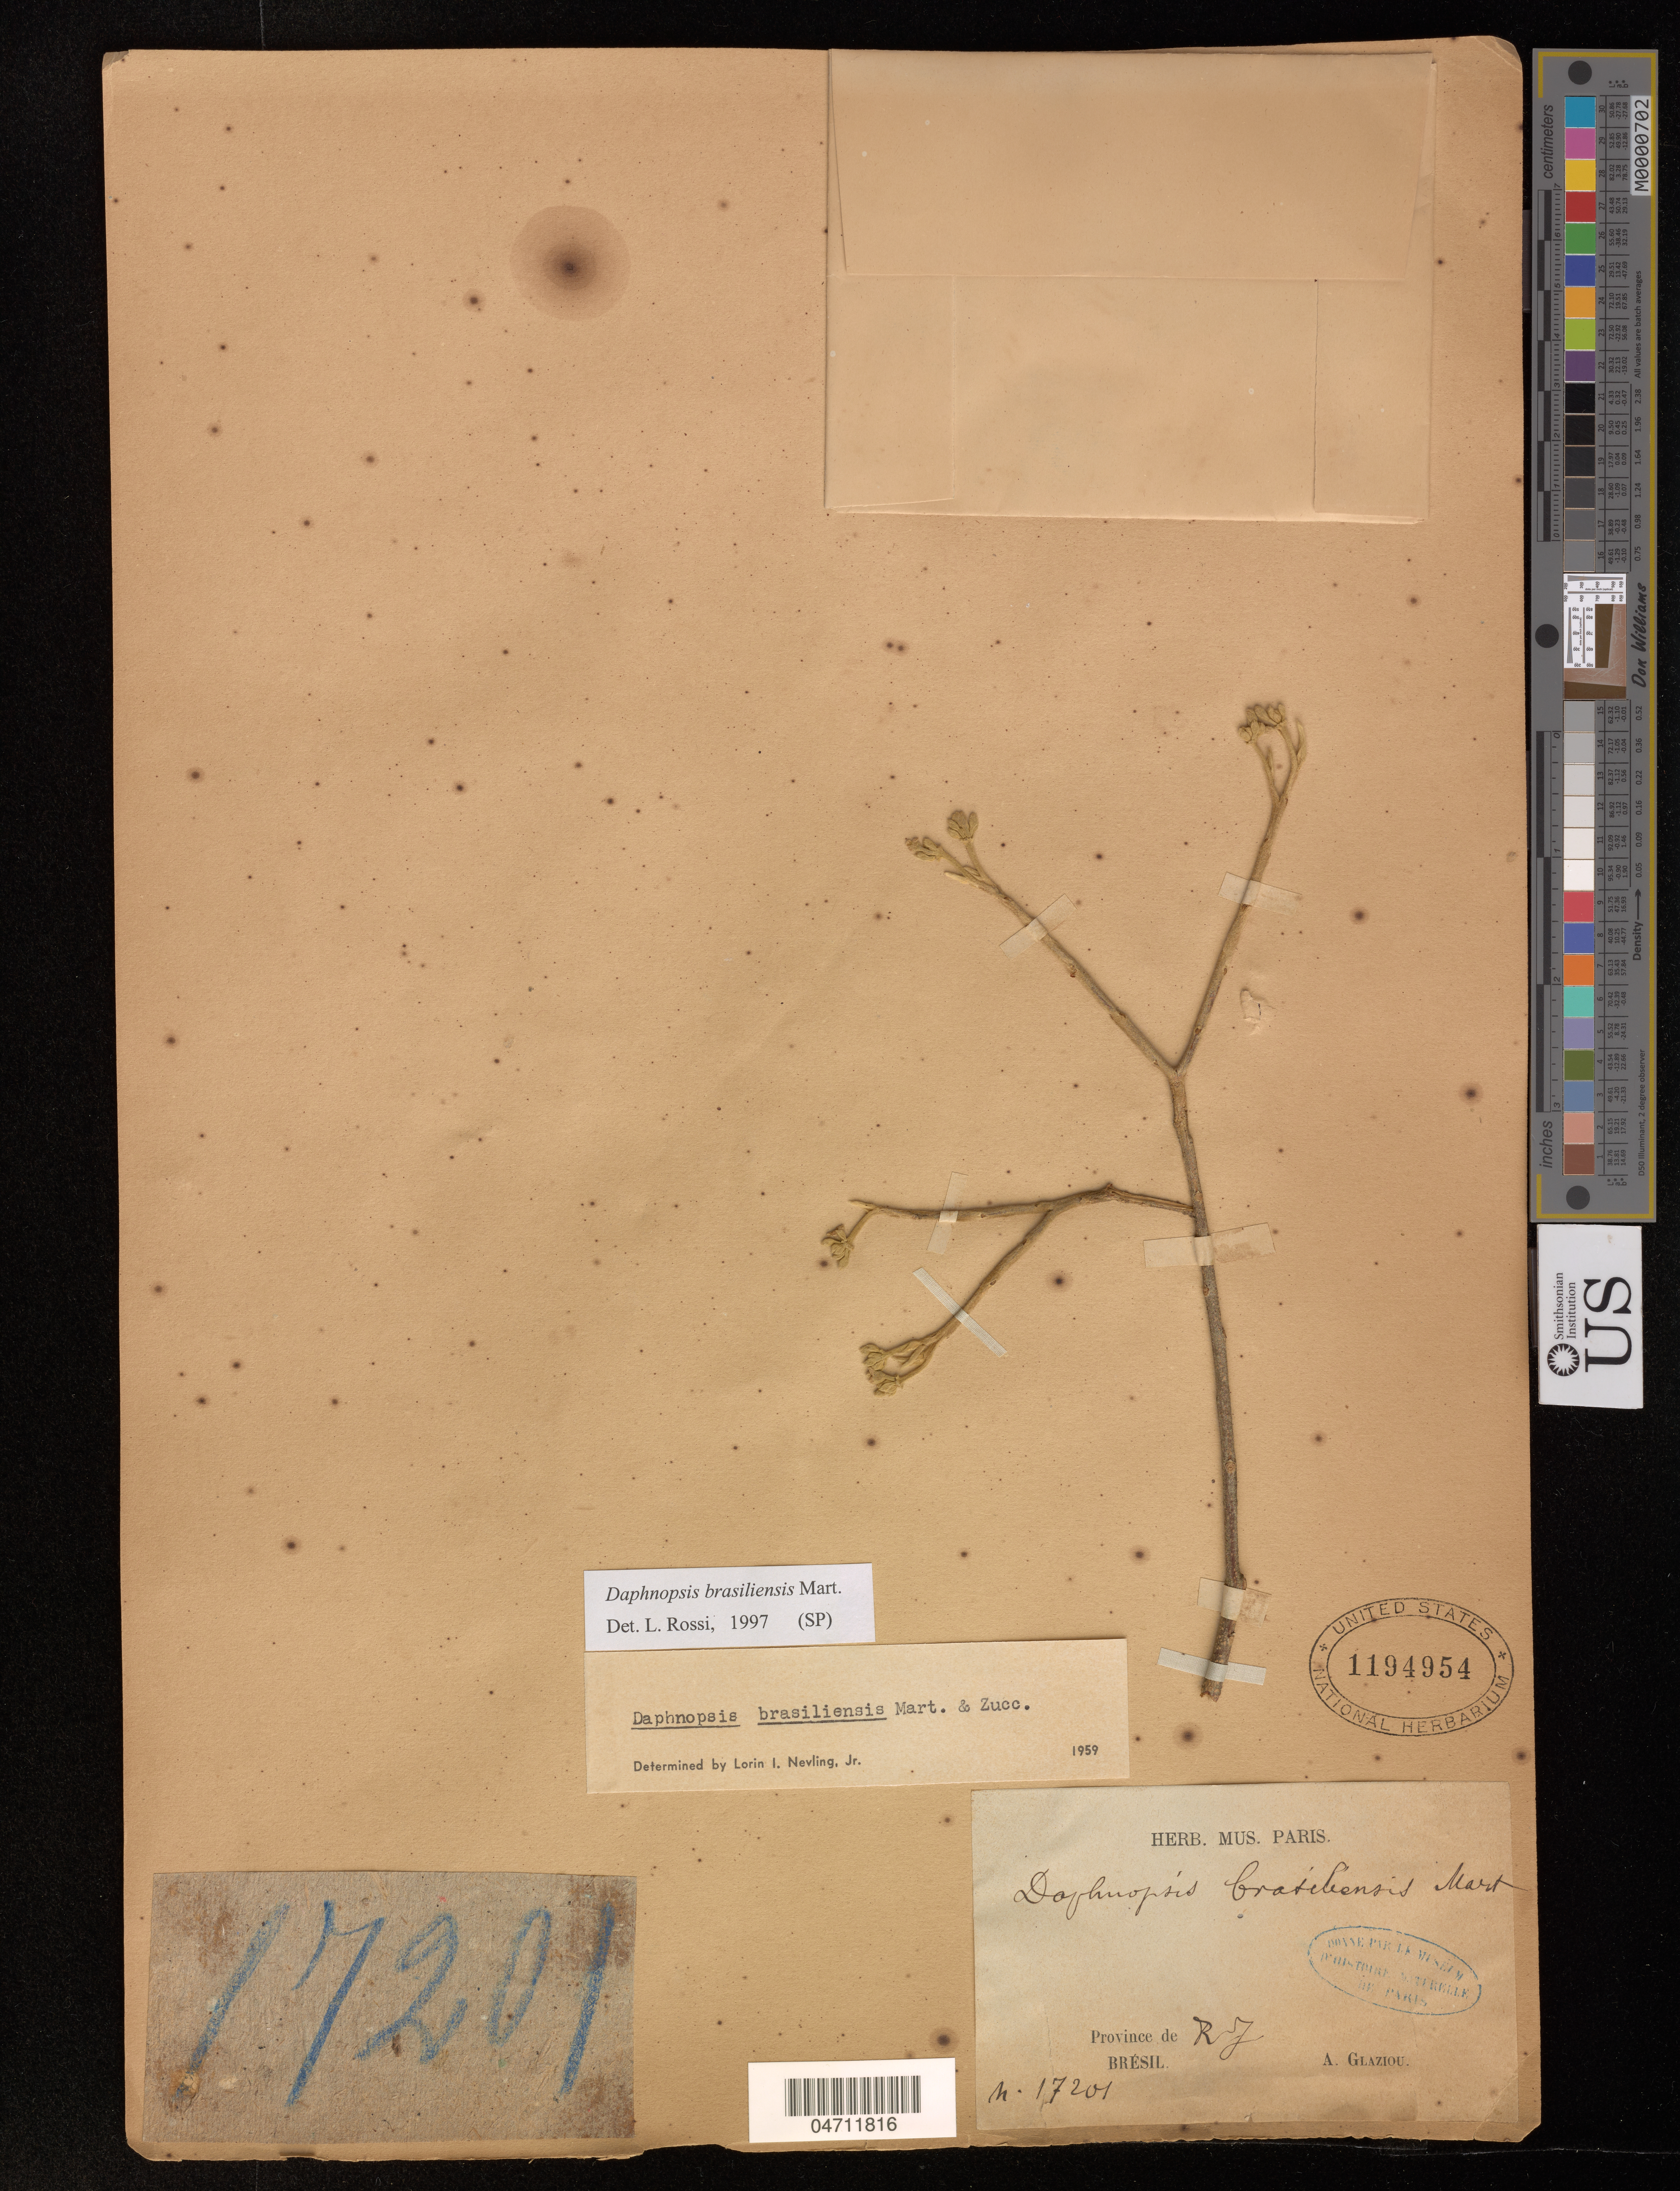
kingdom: Plantae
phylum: Tracheophyta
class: Magnoliopsida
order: Malvales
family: Thymelaeaceae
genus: Daphnopsis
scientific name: Daphnopsis brasiliensis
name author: Mart.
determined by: Rossi, L.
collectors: A. F. M. Glaziou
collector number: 17201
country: Brazil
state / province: Rio de Janeiro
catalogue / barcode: US 1194954